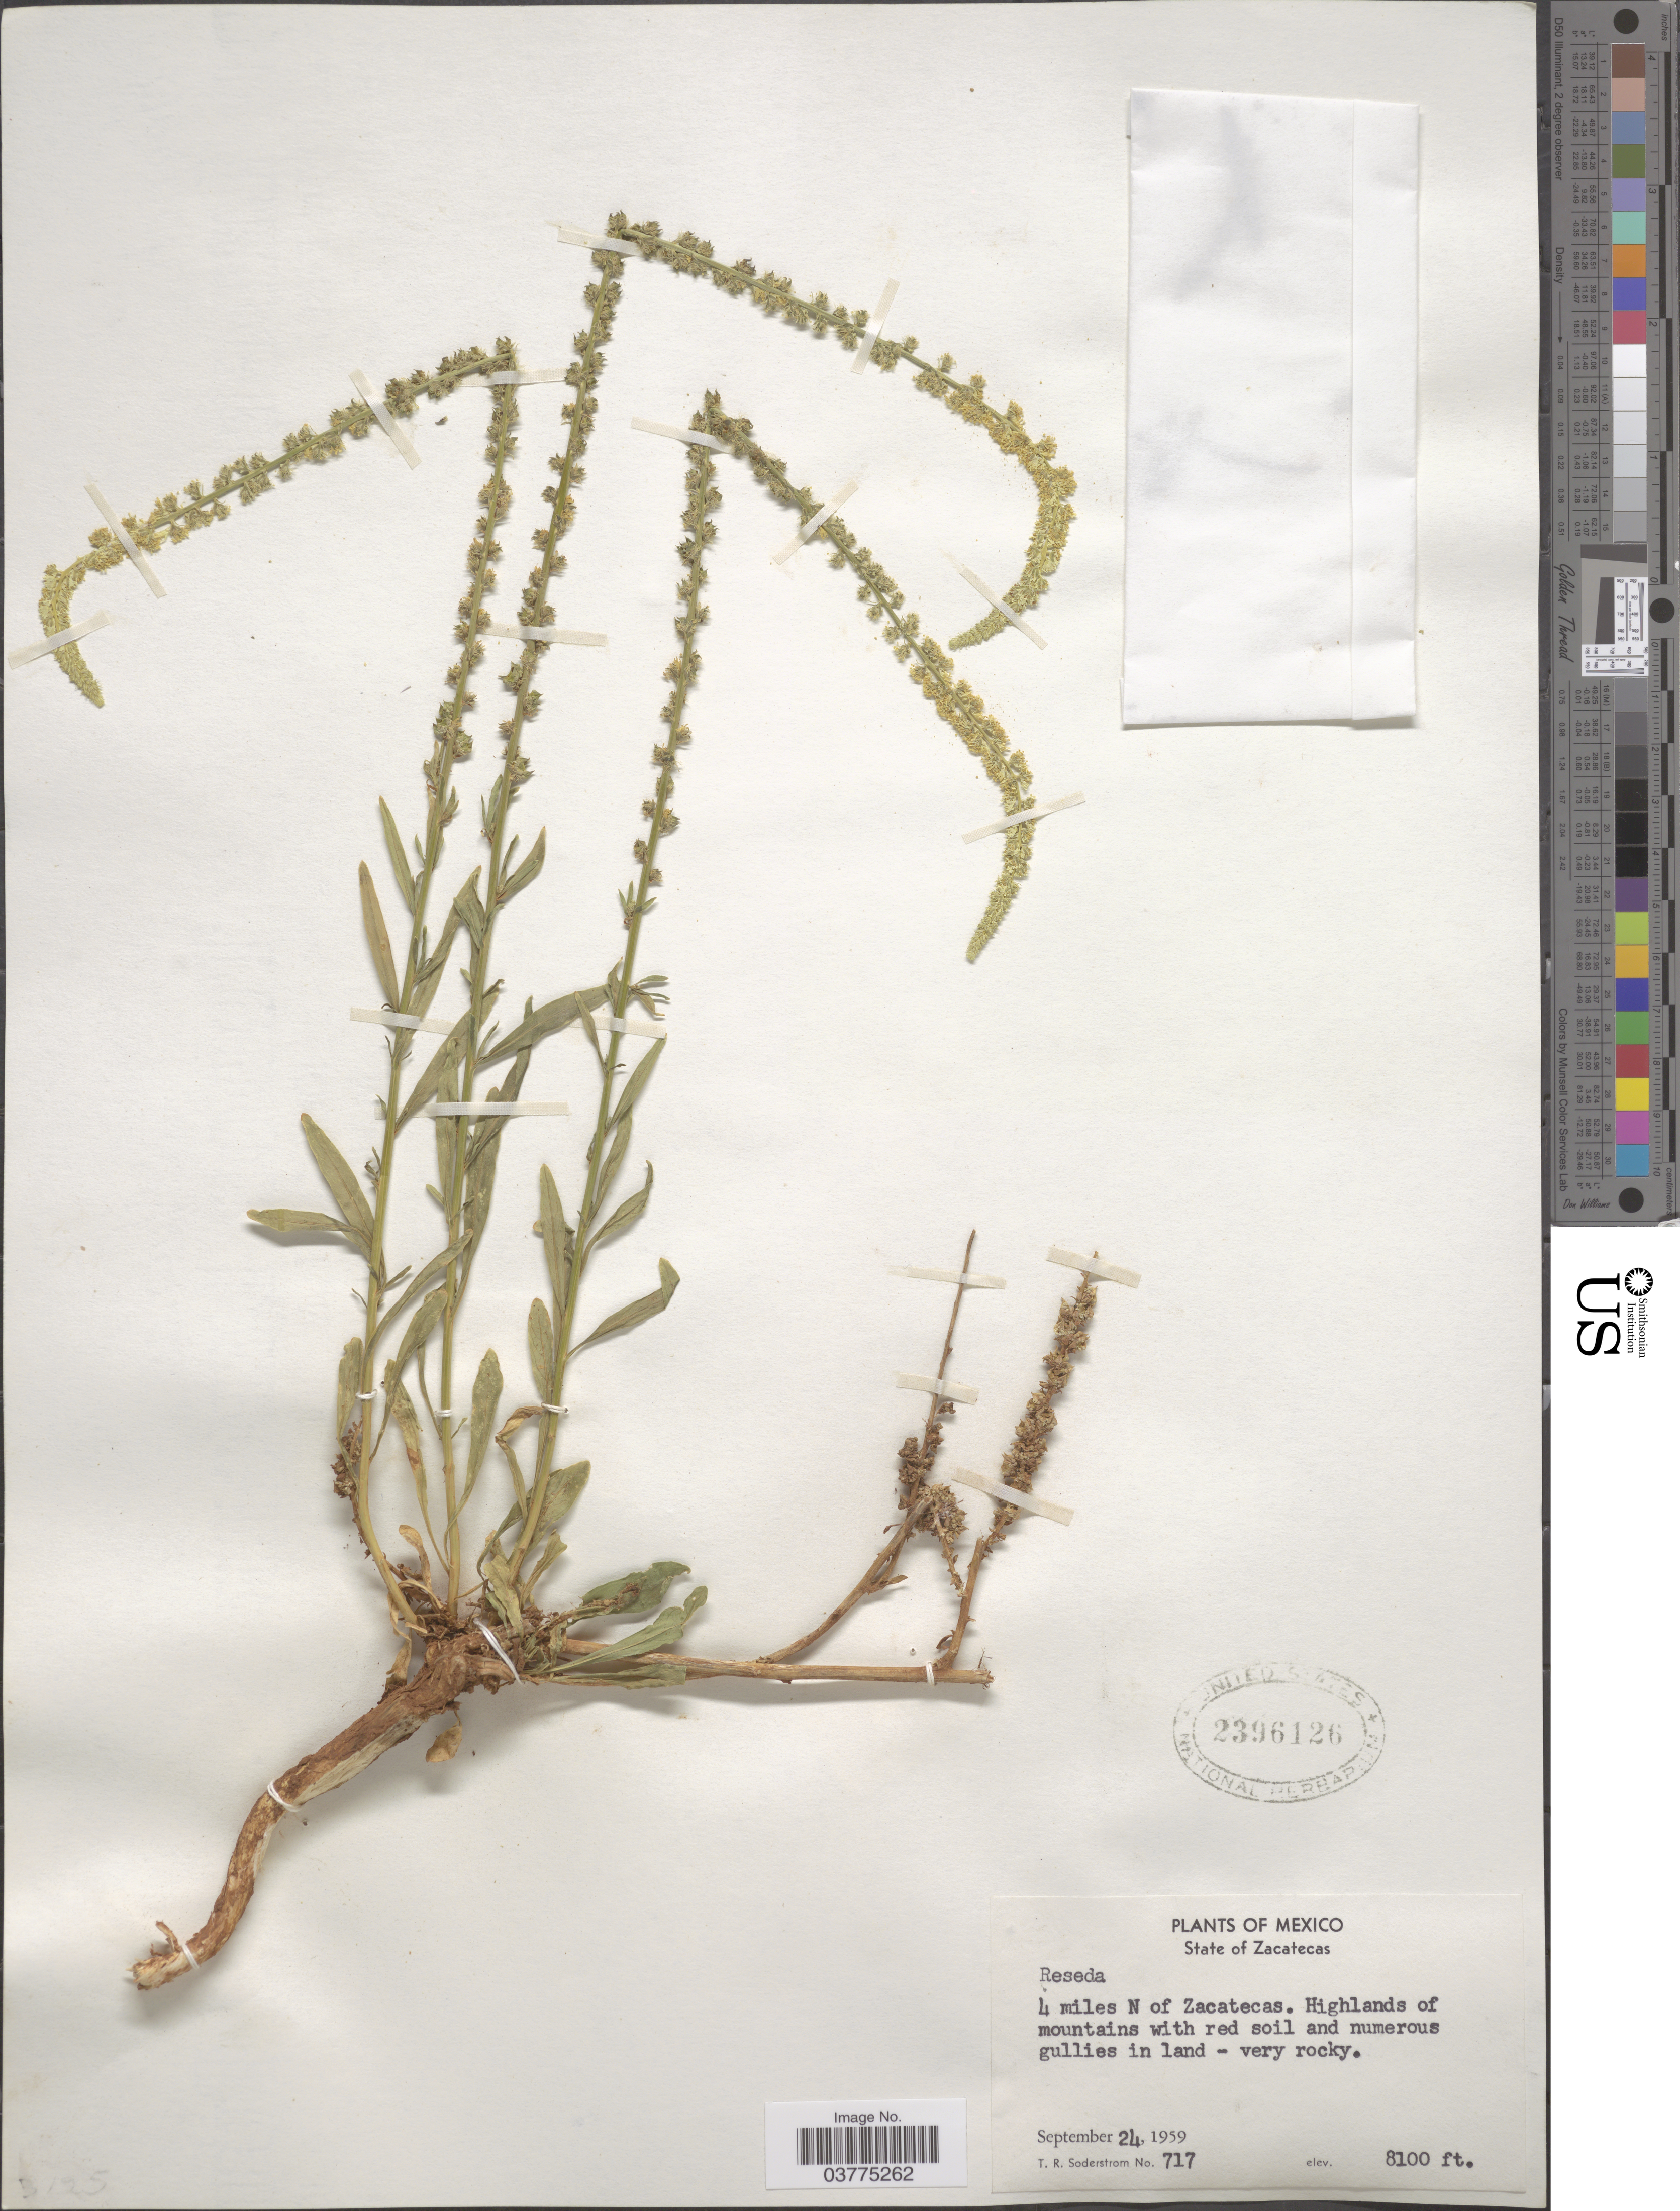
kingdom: Plantae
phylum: Tracheophyta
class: Magnoliopsida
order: Brassicales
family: Resedaceae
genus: Reseda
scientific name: Reseda luteola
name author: L.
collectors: T. R. Soderstrom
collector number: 717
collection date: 1959-09-24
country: Mexico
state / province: Zacatecas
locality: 4 miles N of Zacatecas.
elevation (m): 2469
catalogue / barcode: US 2396126